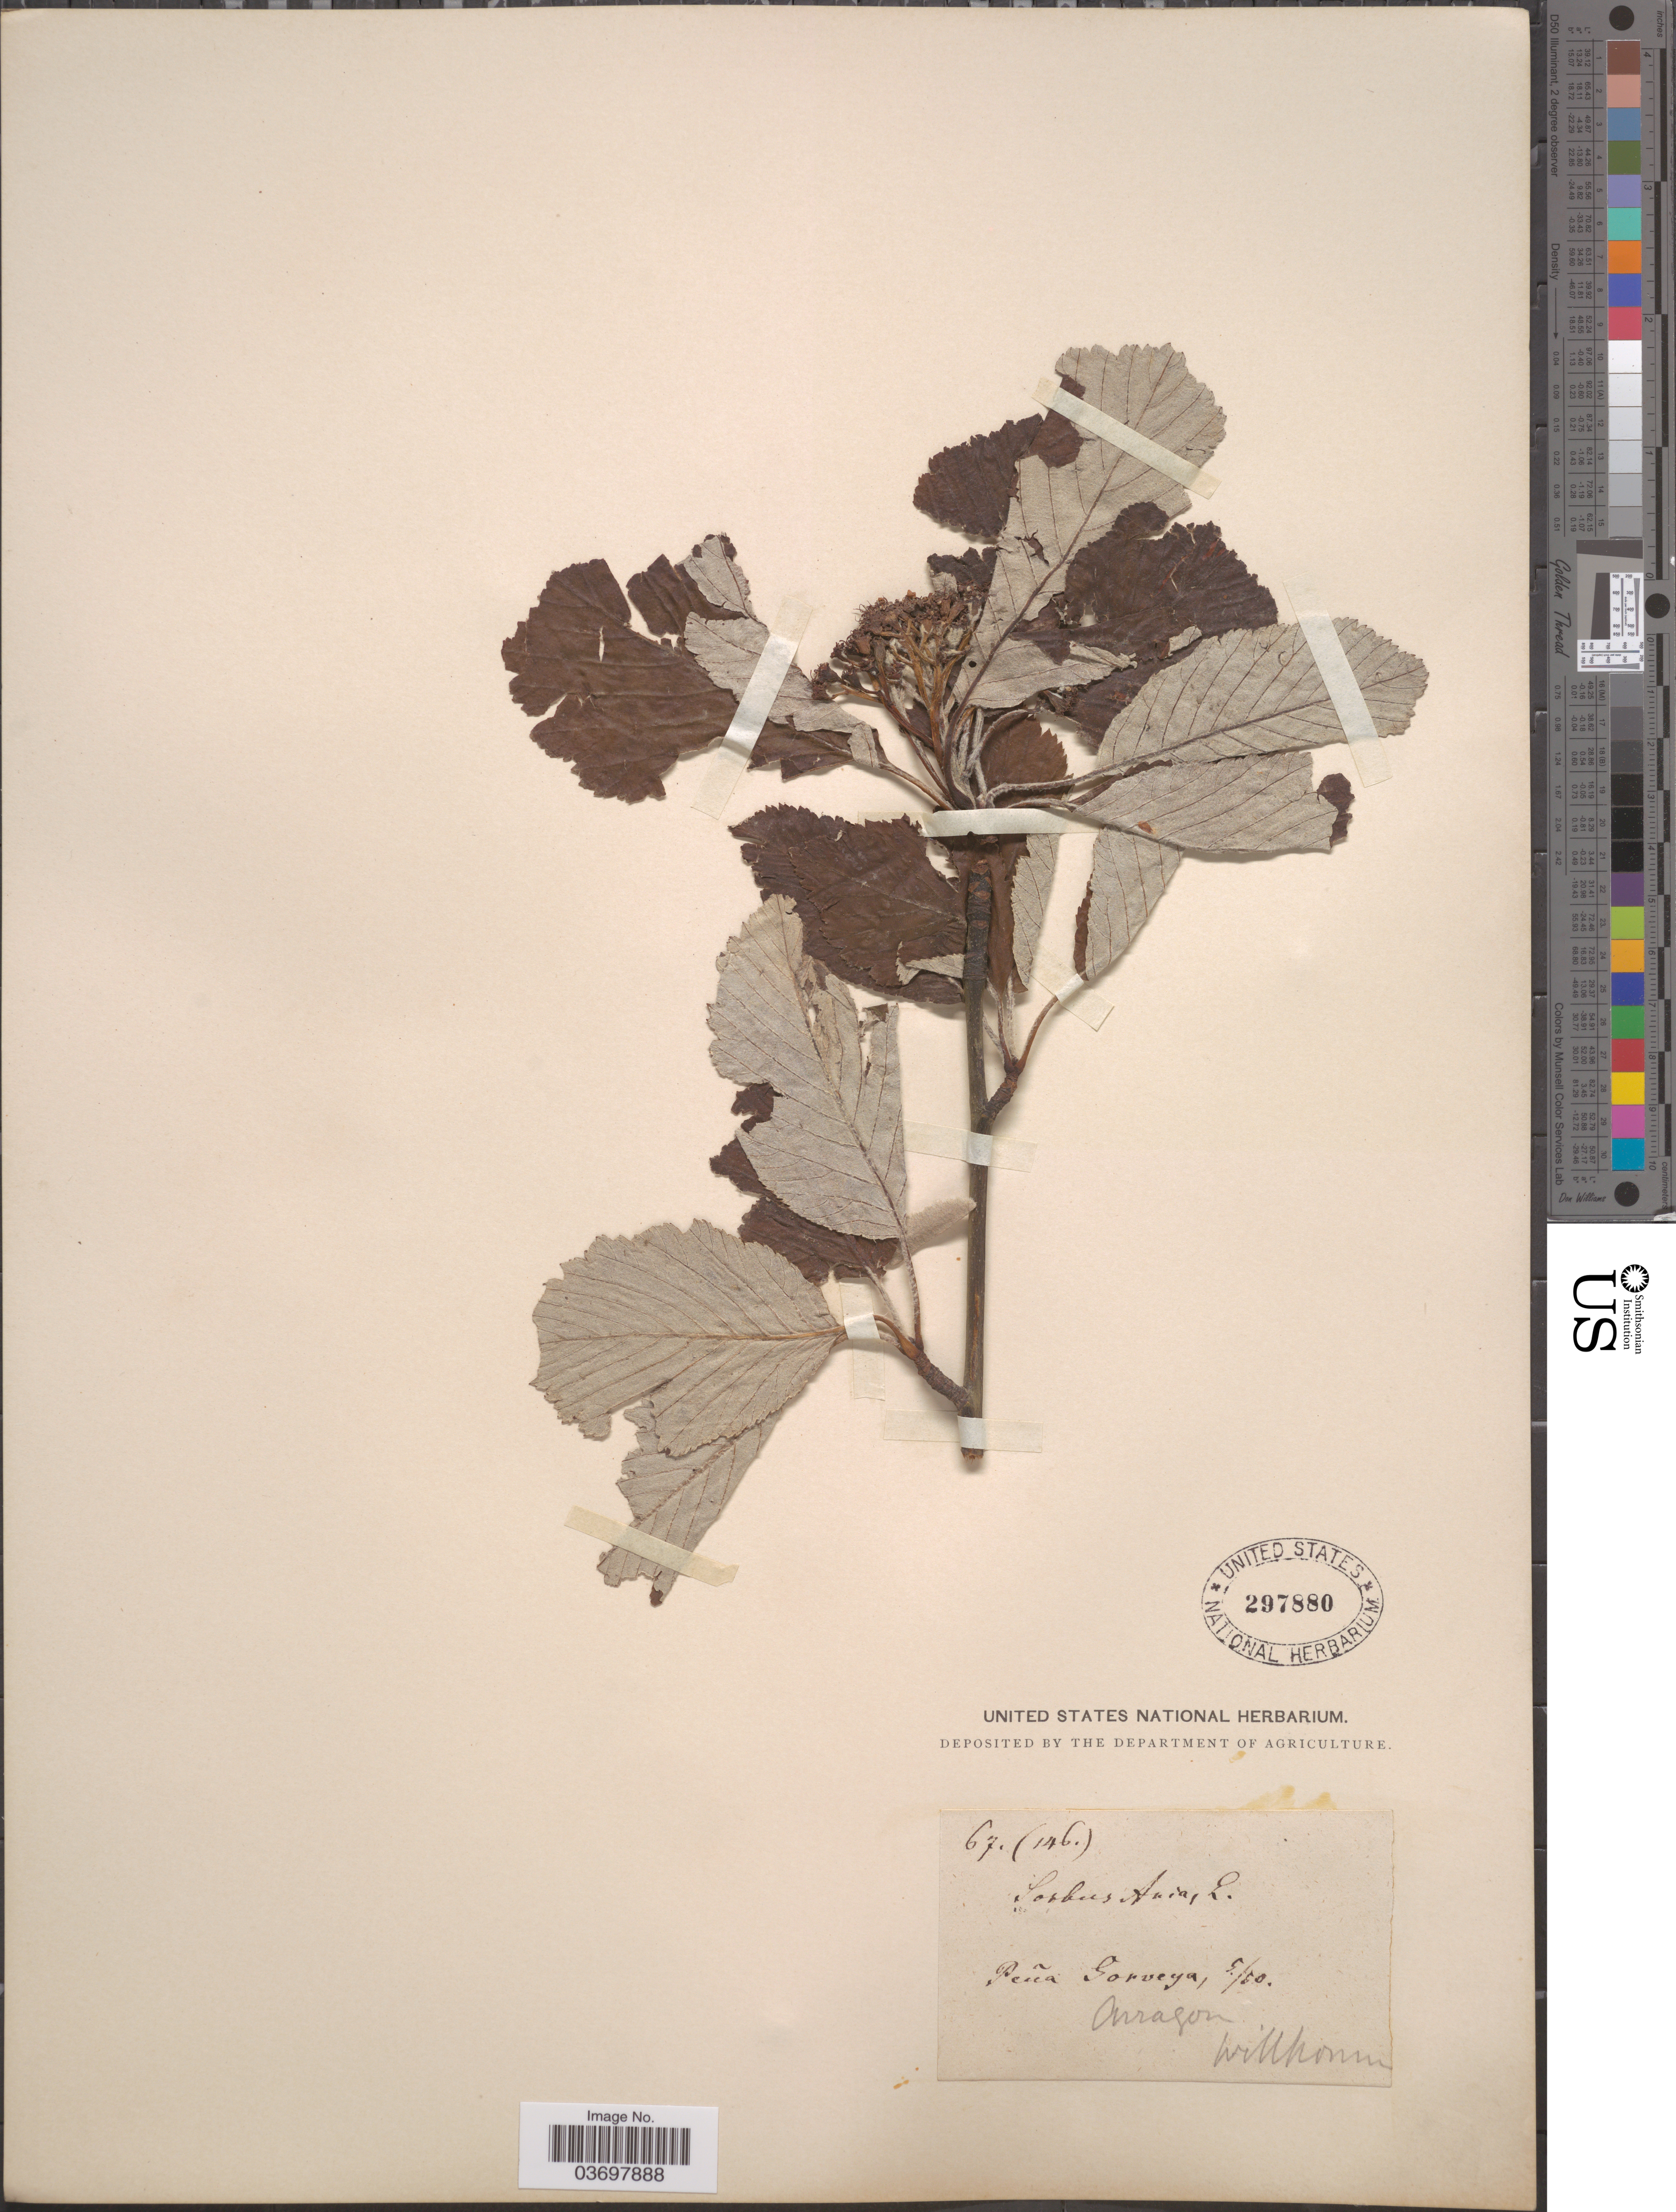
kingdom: Plantae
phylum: Tracheophyta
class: Magnoliopsida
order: Rosales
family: Rosaceae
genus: Sorbus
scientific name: Sorbus aria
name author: (L.) Crantz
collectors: -. Willkomm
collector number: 67(146)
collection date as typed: Transcribed d/m/y: /5/50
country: Spain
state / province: Aragón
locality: Peña Gorveya, Arragon.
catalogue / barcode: US 297880